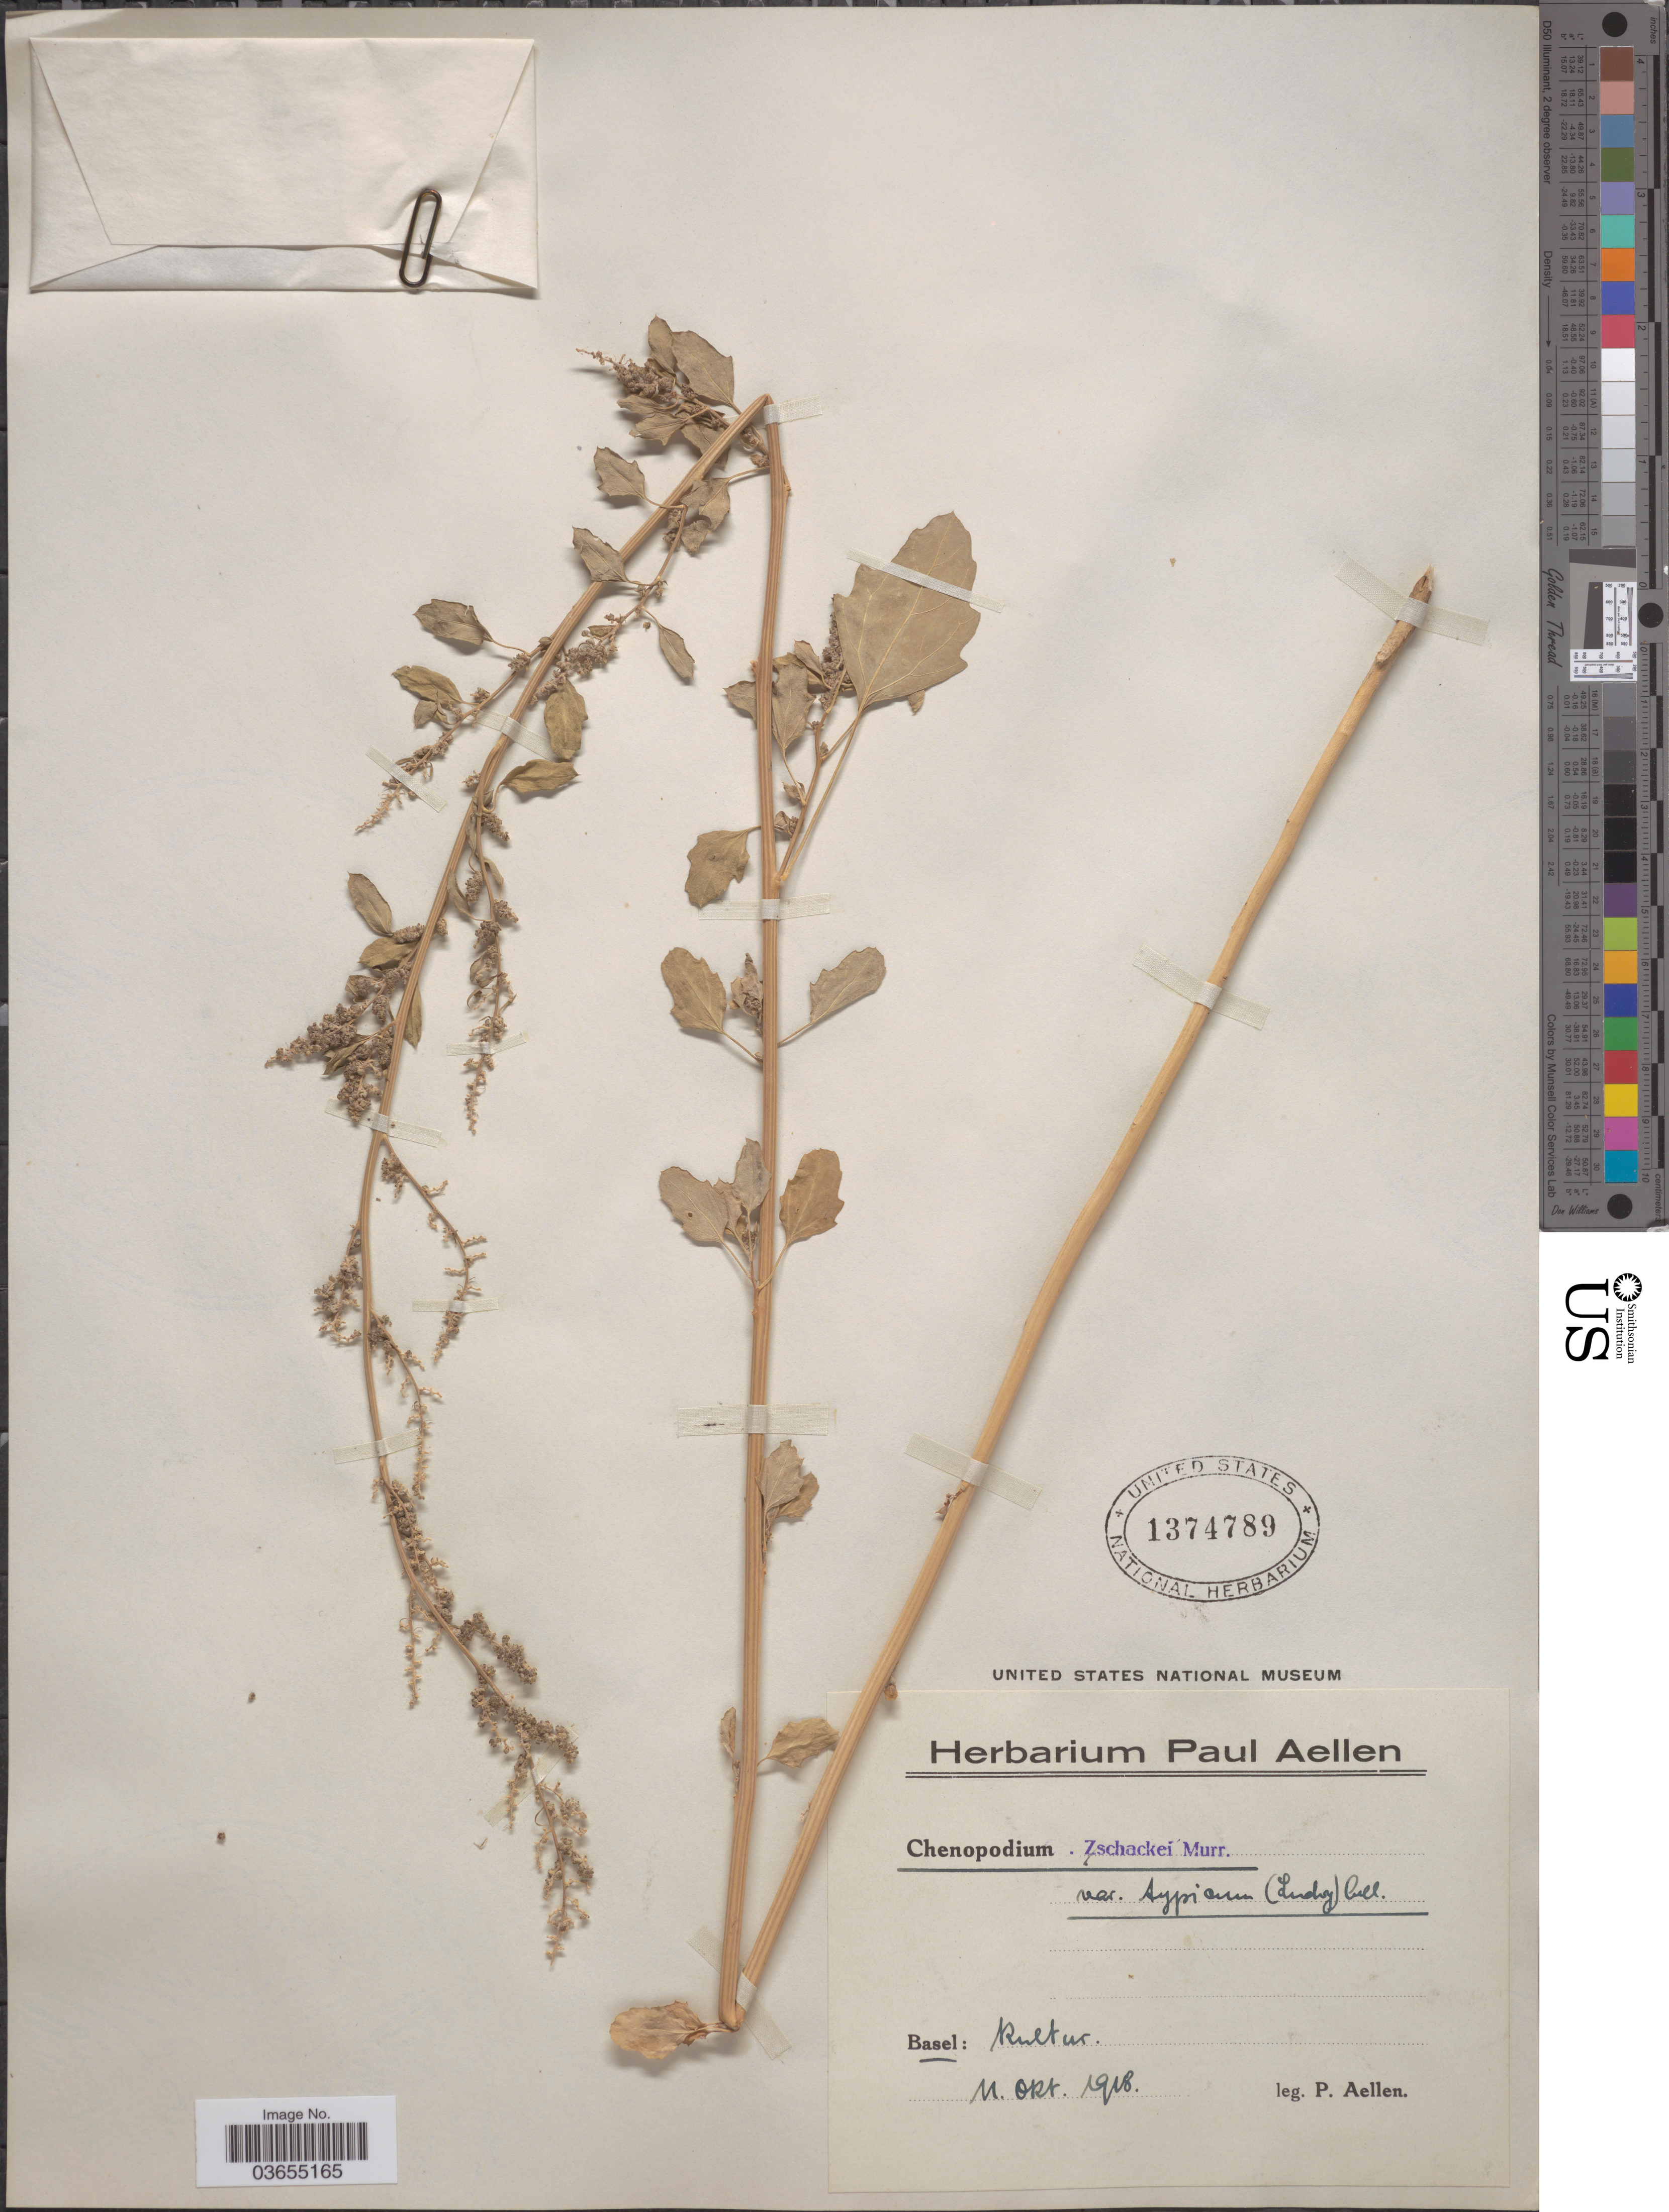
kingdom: Plantae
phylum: Tracheophyta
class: Magnoliopsida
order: Caryophyllales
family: Amaranthaceae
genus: Chenopodium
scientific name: Chenopodium zschackei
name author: Murr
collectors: P. Aellen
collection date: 1918-10-11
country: Switzerland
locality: Basel: Kultur.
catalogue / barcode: US 1374789